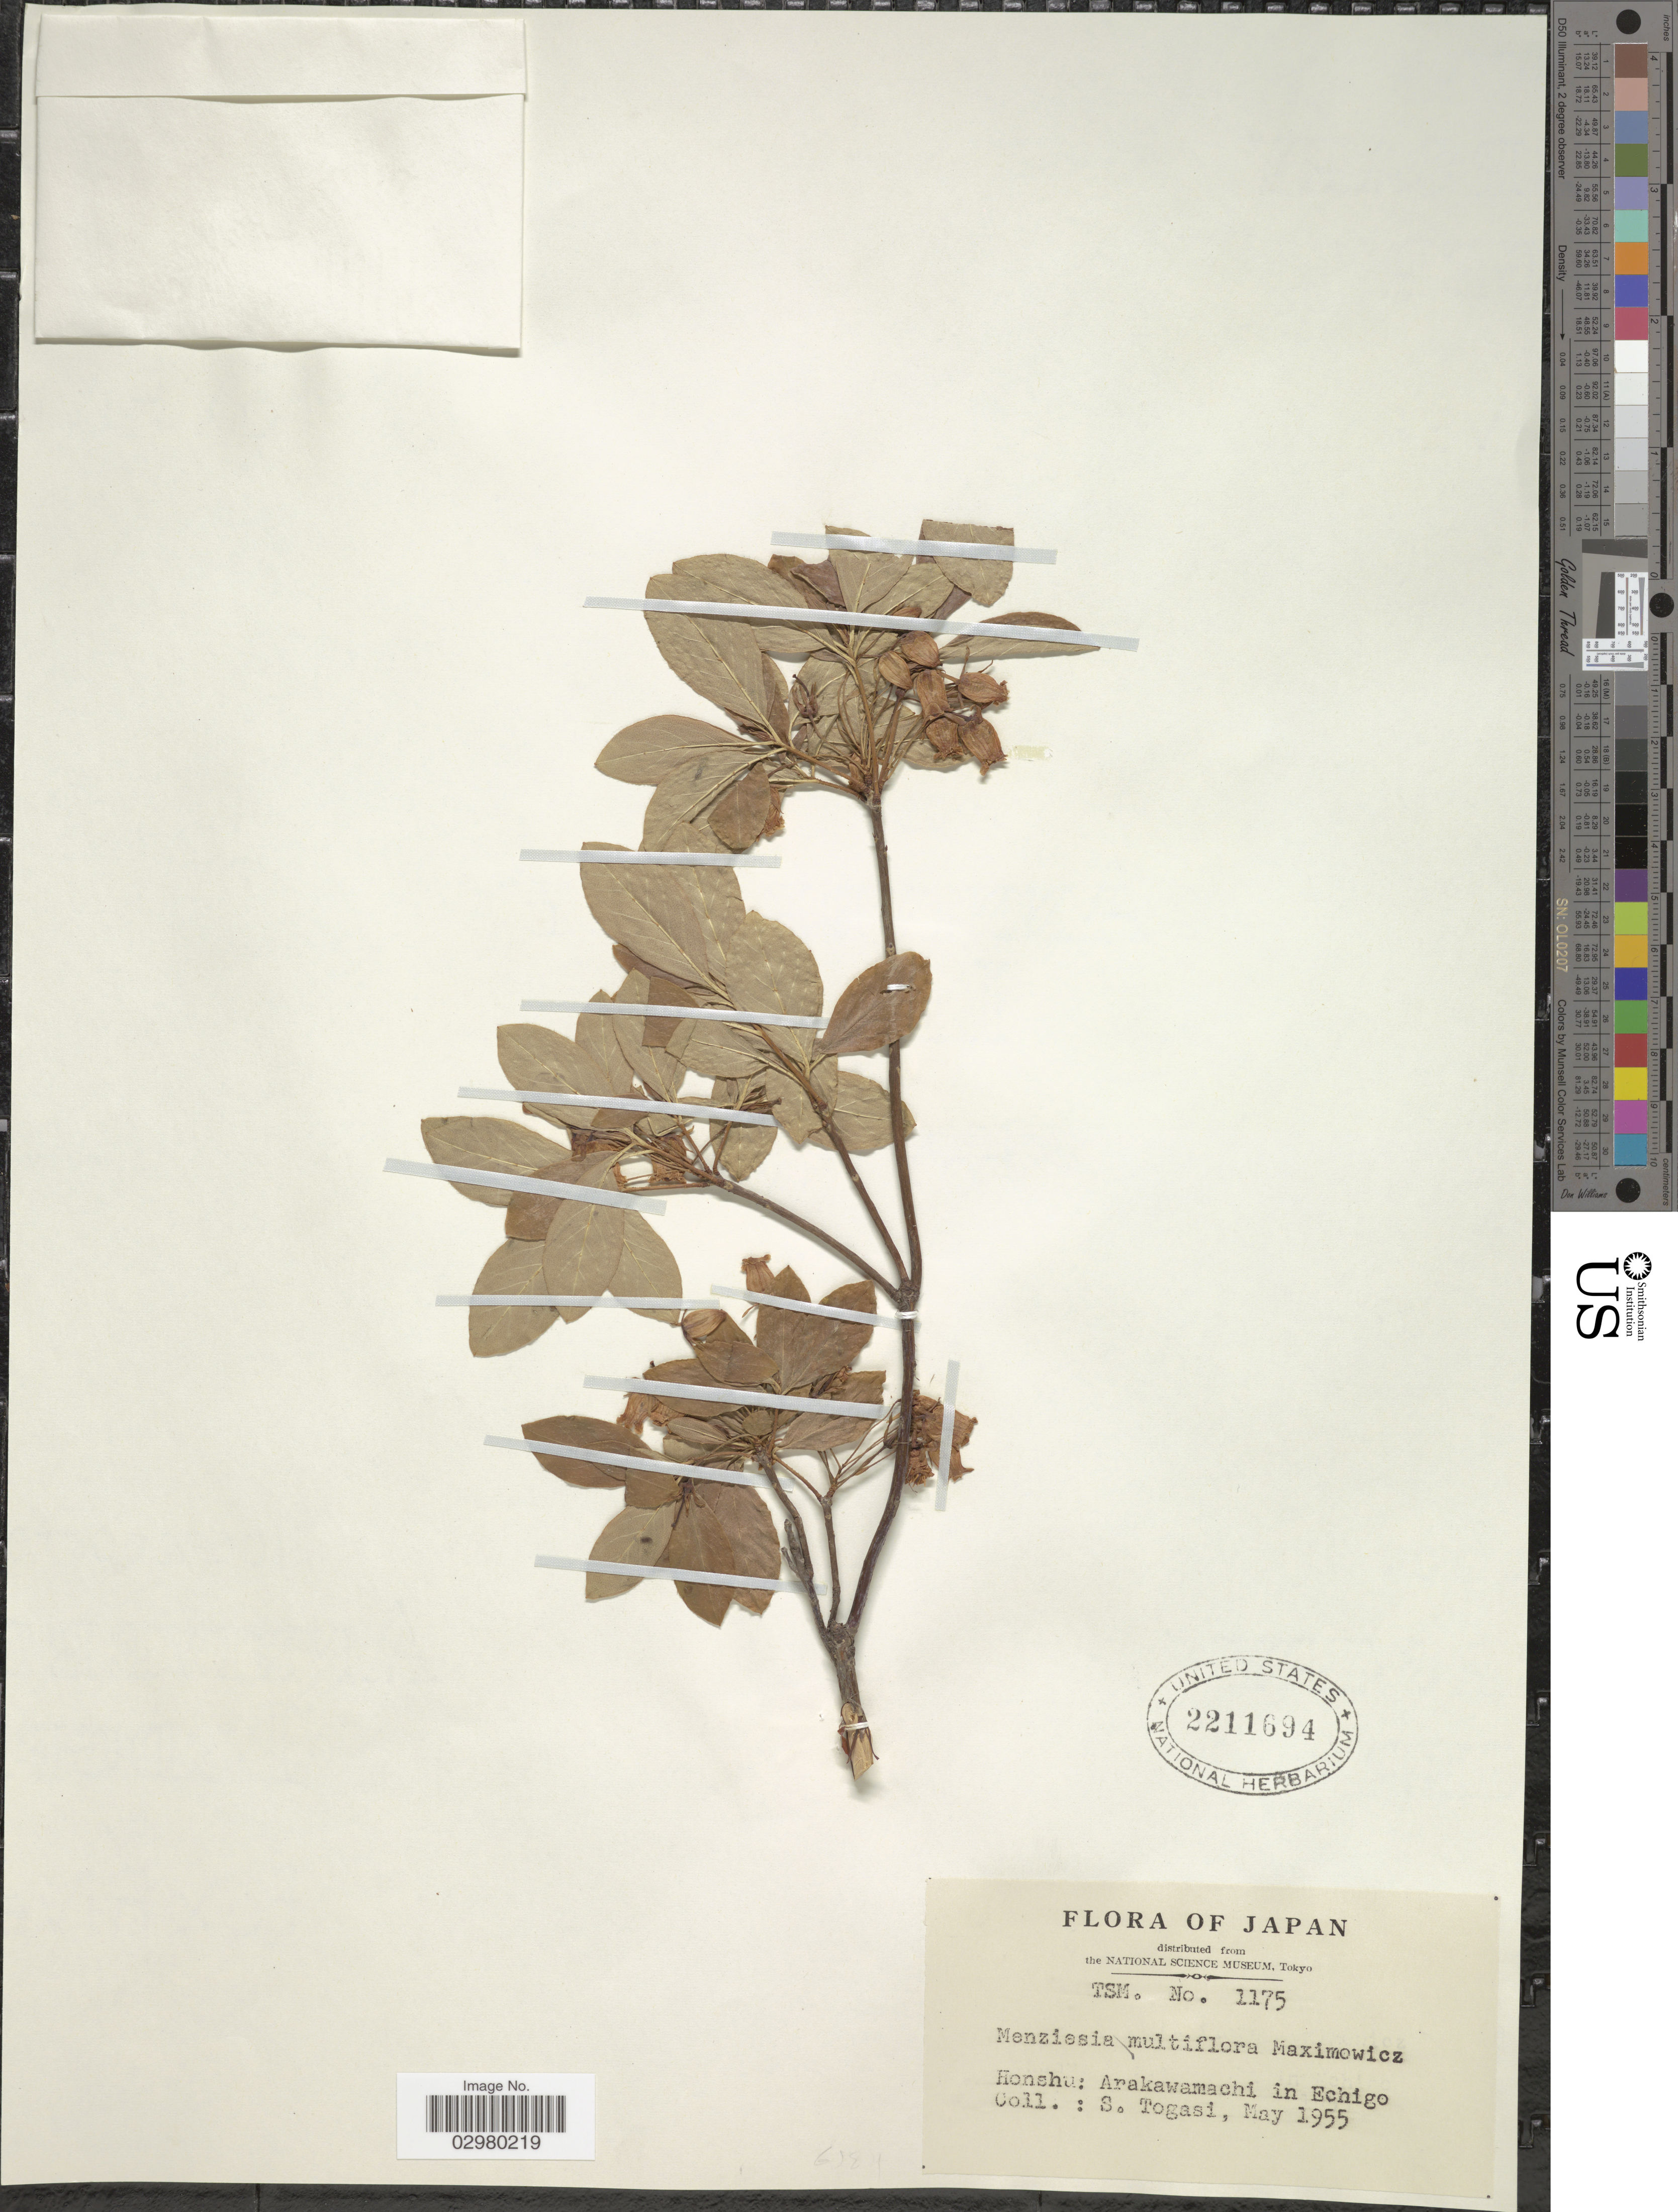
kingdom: Plantae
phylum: Tracheophyta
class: Magnoliopsida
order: Ericales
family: Ericaceae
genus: Menziesia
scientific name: Menziesia multiflora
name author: Maxim.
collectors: S. Togasi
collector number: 1175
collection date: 1955-05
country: Japan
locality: Honshu: Arakawamachi in Echigo.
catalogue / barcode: US 2211694